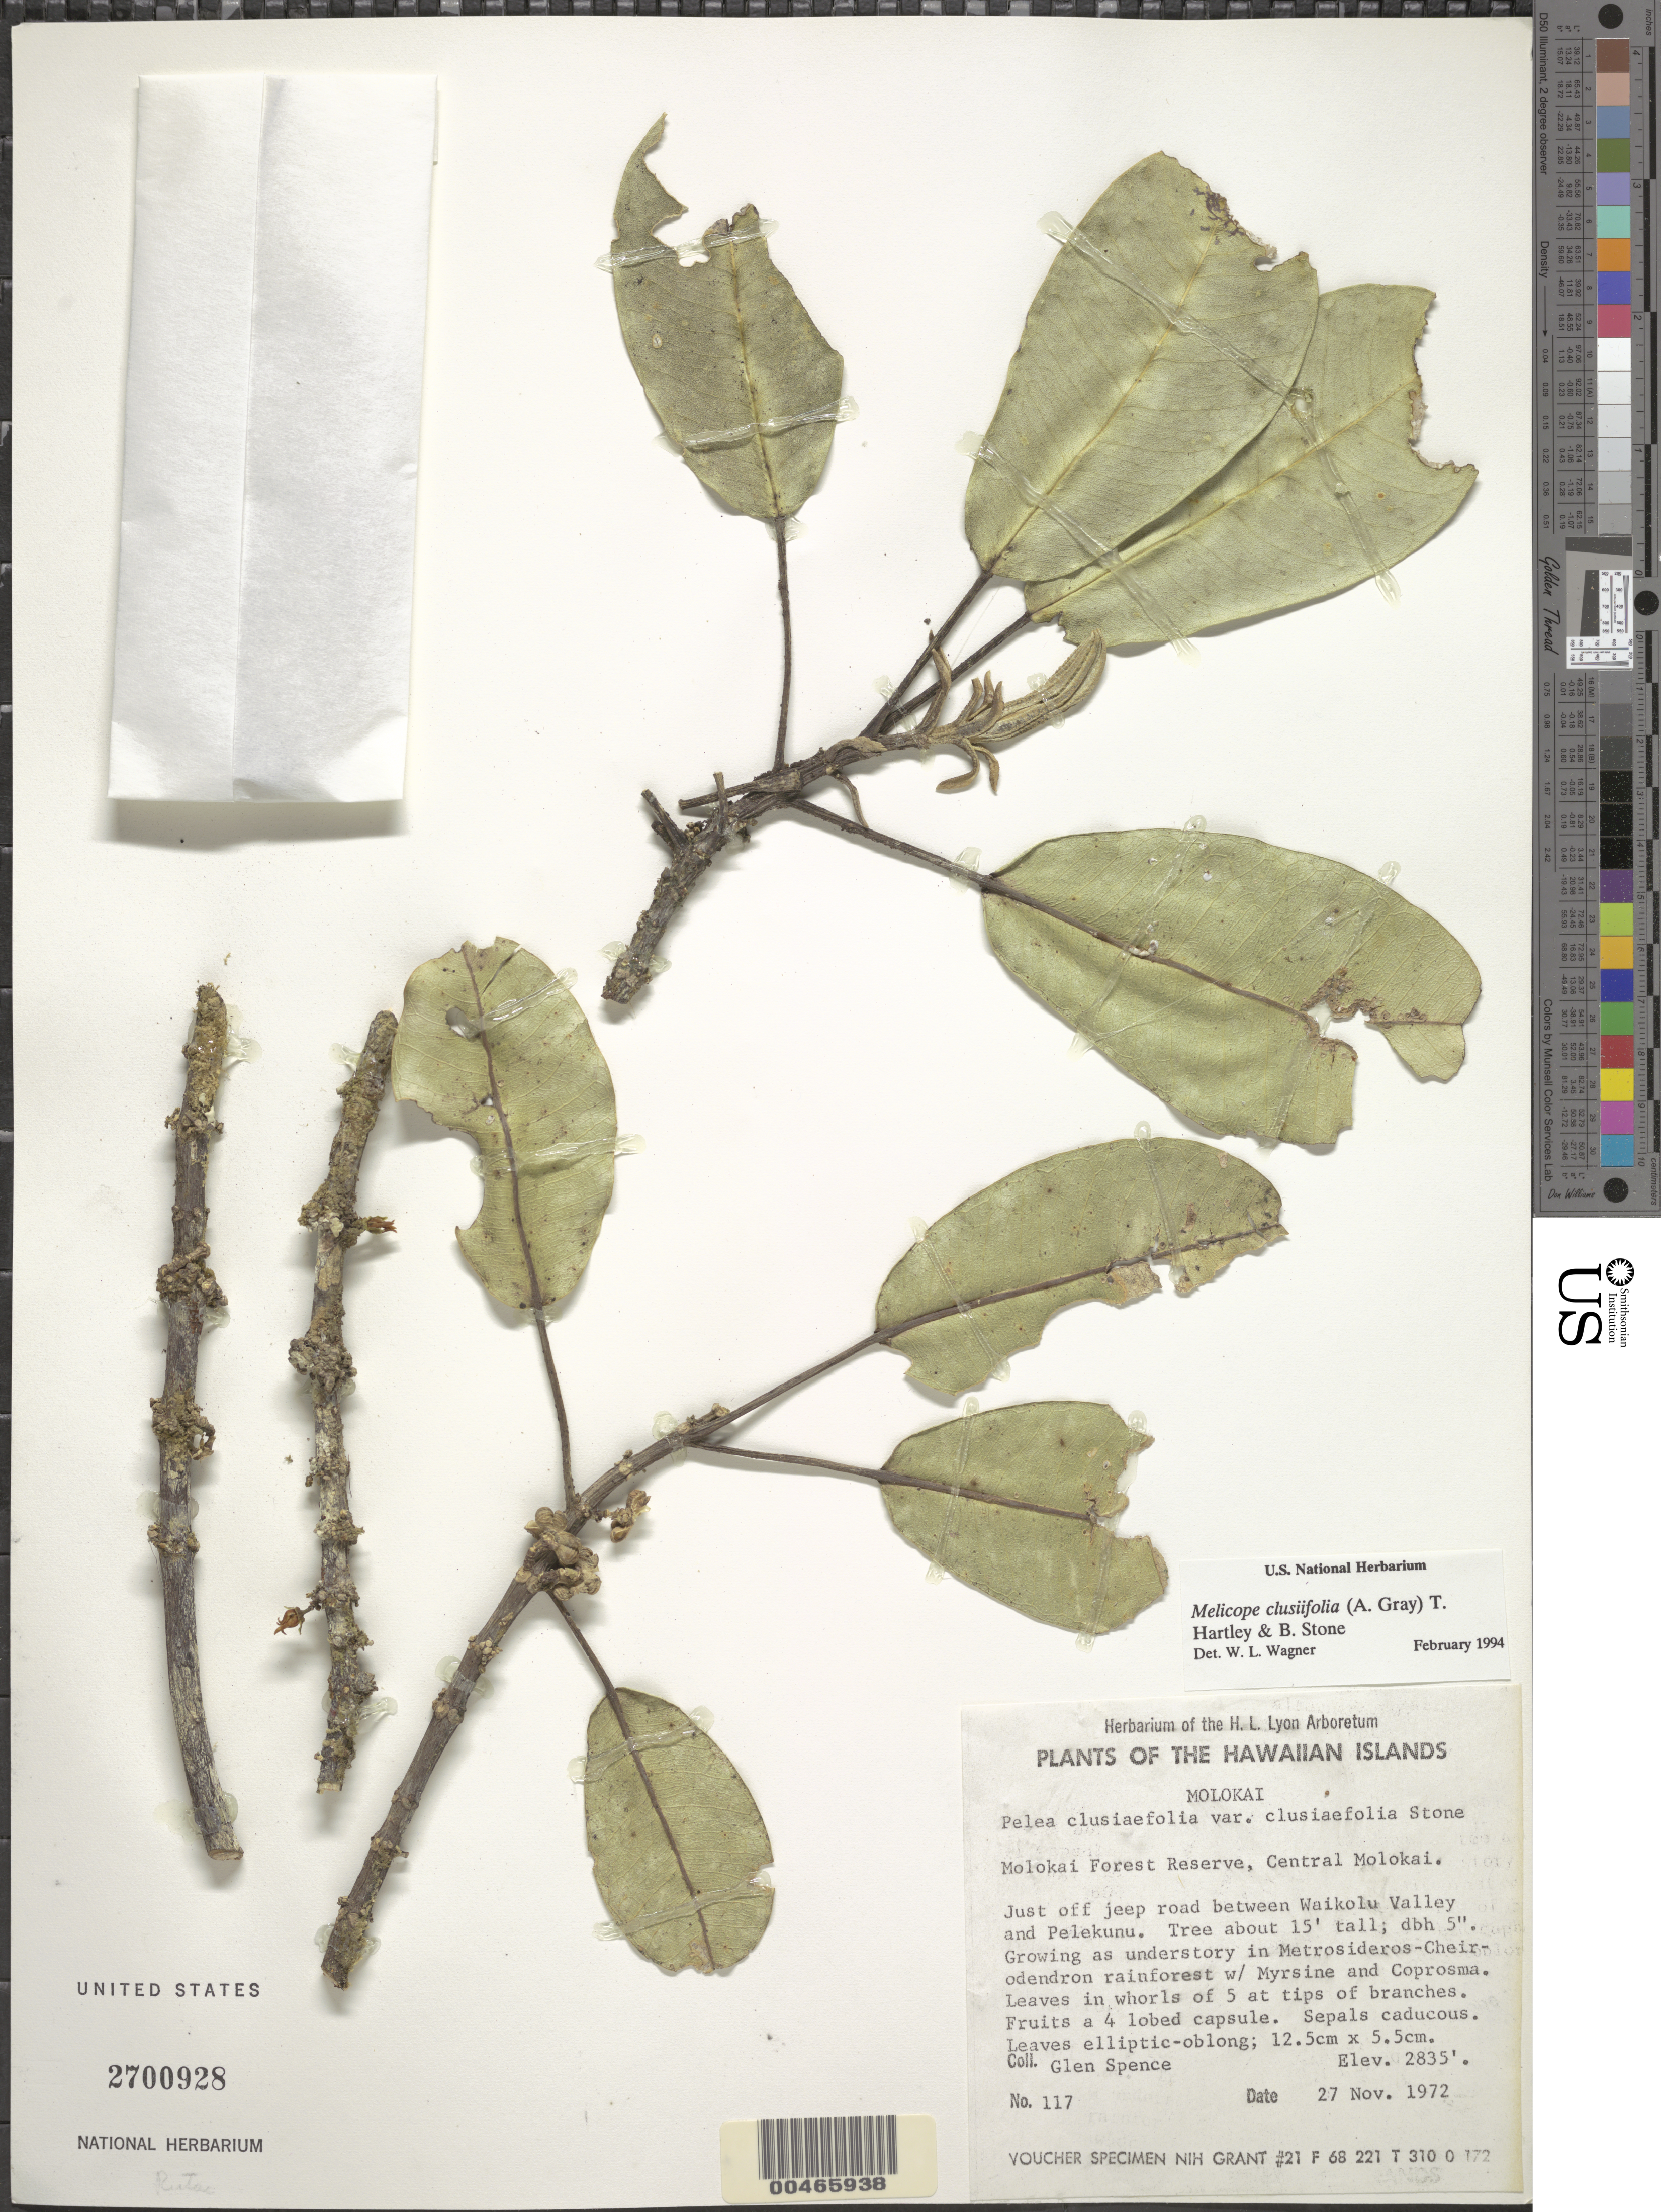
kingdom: Plantae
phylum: Tracheophyta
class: Magnoliopsida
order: Sapindales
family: Rutaceae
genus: Melicope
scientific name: Melicope clusiifolia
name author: (A. Gray) T.G. Hartley & B.C. Stone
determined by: Wagner, W. L., (BOT), Smithsonian Institution - National Museum of Natural History (UNITED STATES)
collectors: G. Spence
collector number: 117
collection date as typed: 27 Nov 1972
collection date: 1972-11-27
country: United States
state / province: Hawaii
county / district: Maui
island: Moloka'i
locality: Molokai Forest Reserve, Central Molokai, Just off jeep road between Waikolu Valley and Pelekunu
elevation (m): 864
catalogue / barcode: US 2700928